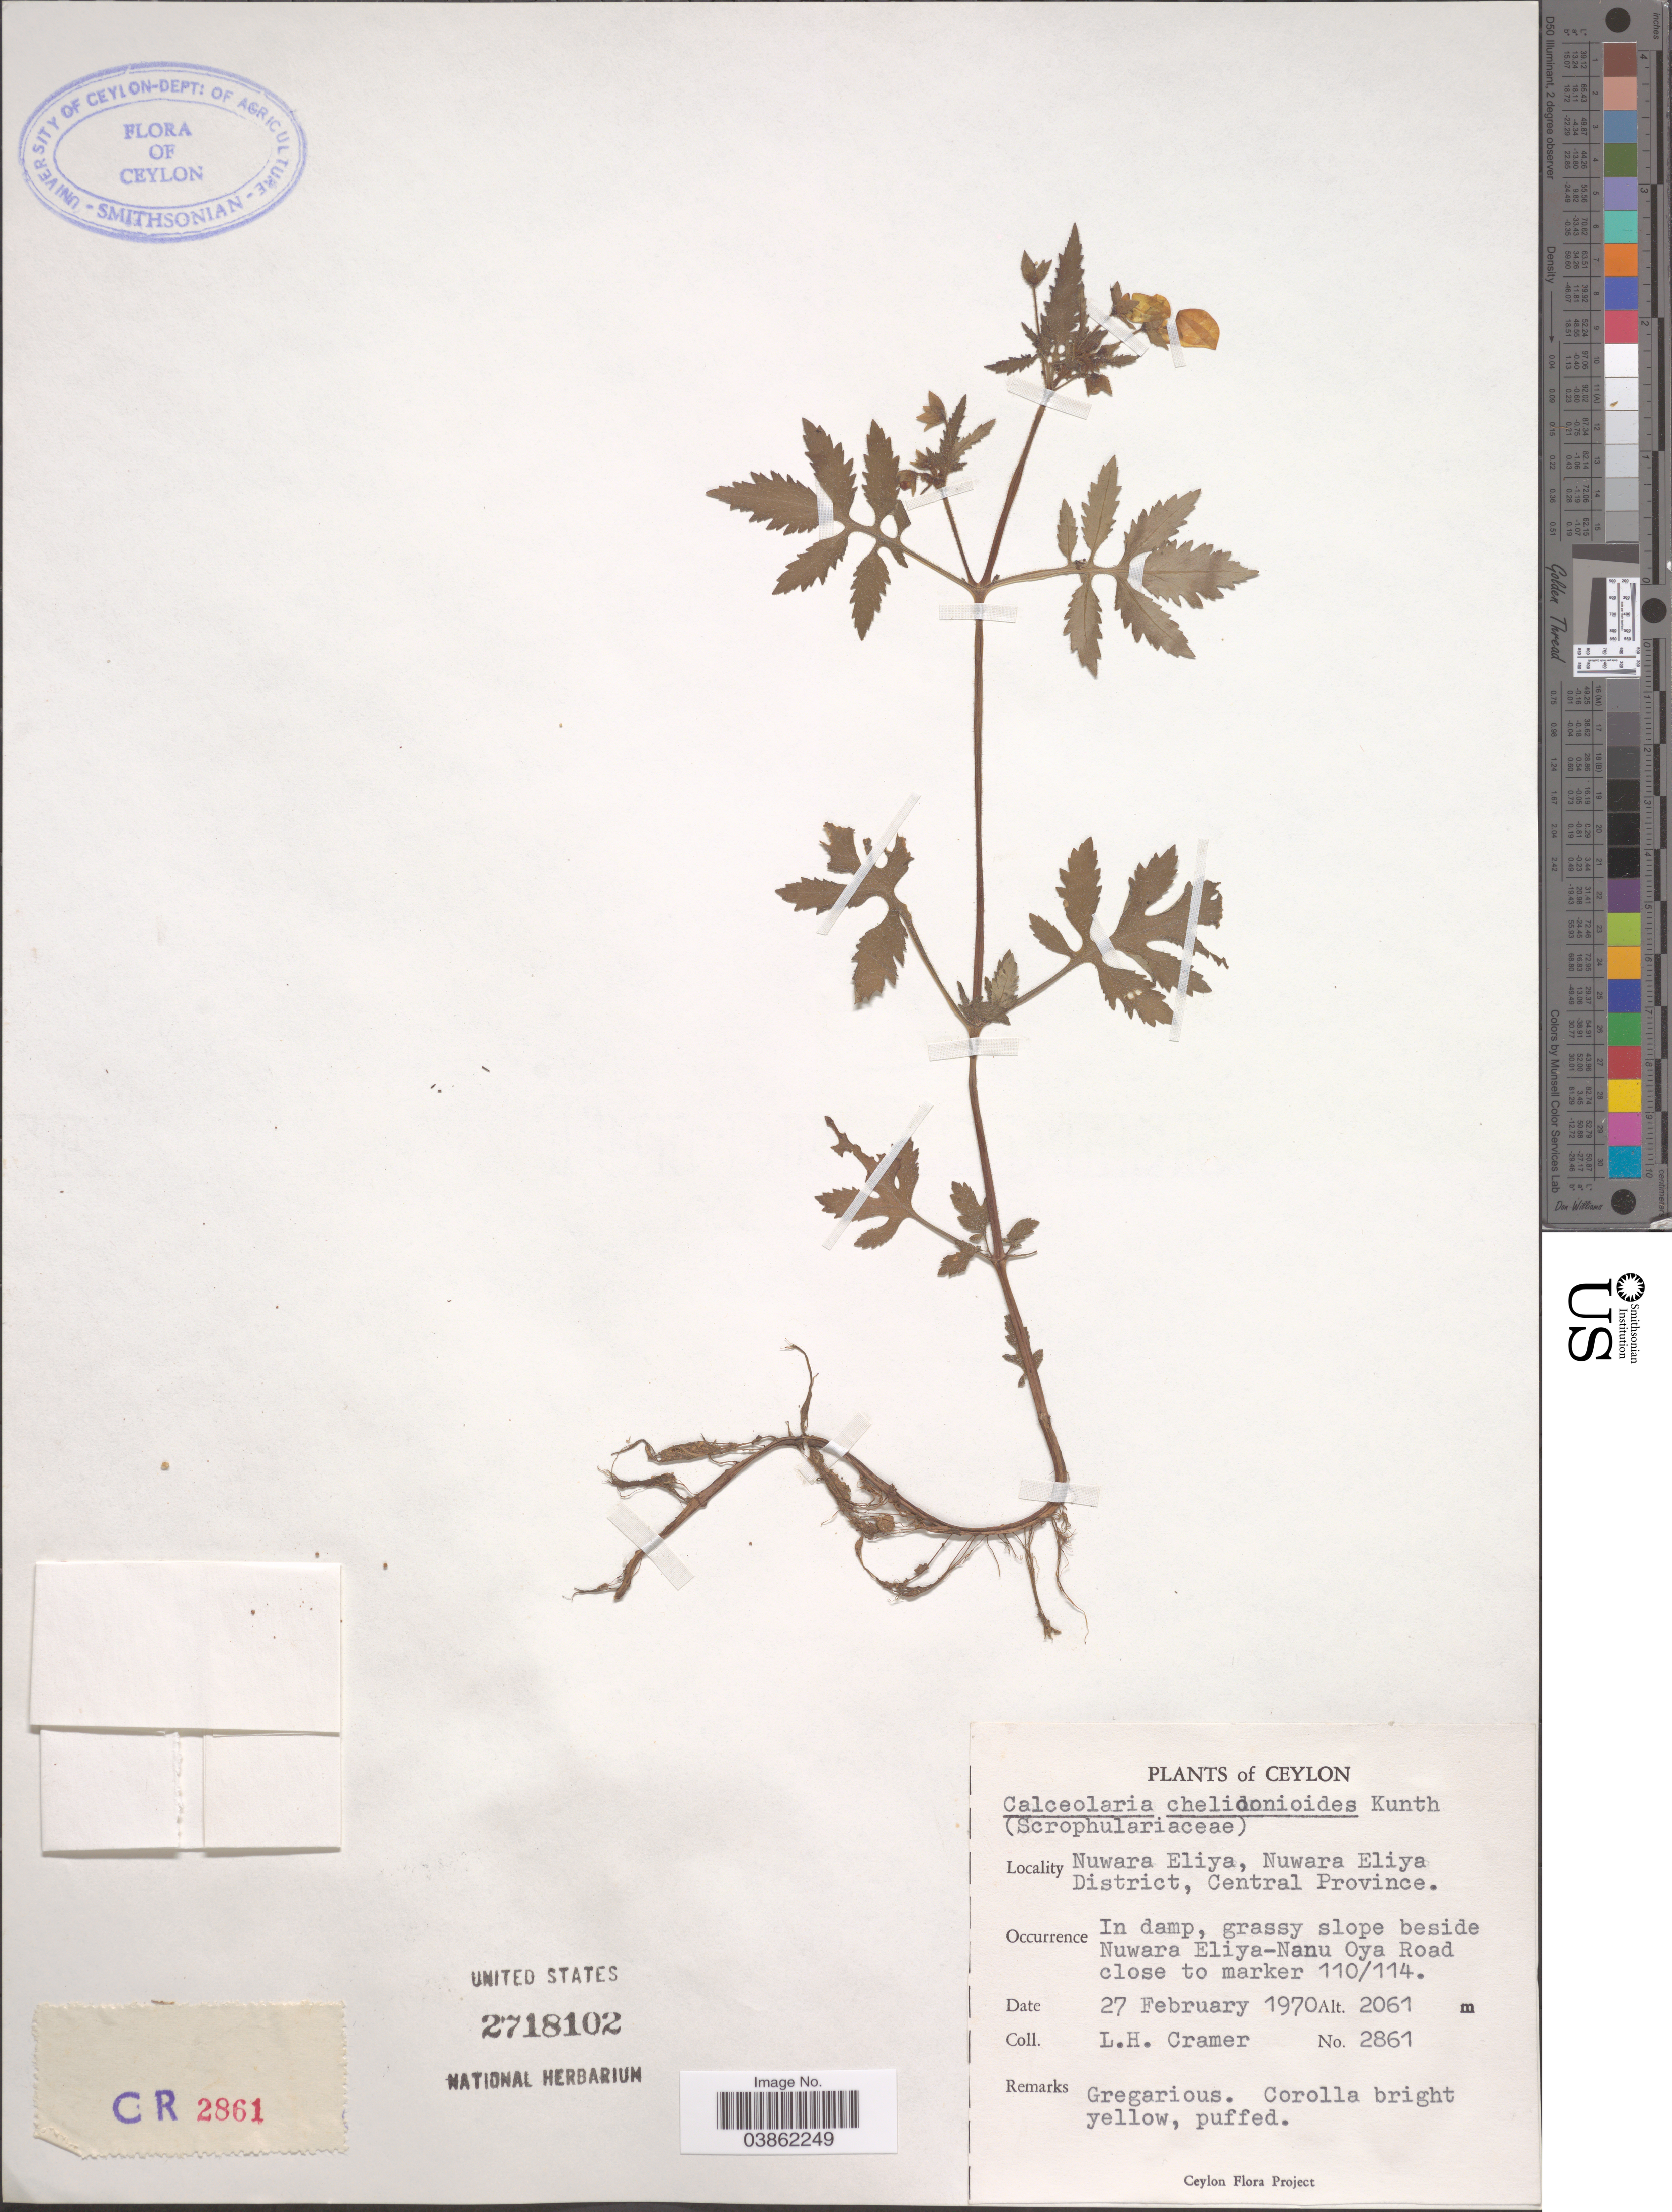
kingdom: Plantae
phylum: Tracheophyta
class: Magnoliopsida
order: Lamiales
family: Calceolariaceae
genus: Calceolaria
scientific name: Calceolaria tripartita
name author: Ruiz & Pav.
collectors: L. H. Cramer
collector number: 2861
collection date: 1970-02-27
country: Sri Lanka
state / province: Central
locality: Ceylon. Nuwara Eliya, Nuwara Eliya District. Grassy slope beside Nuwara Eliya-Nanu Oya Road close to marker 110/114.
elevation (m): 2061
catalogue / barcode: US 2718102